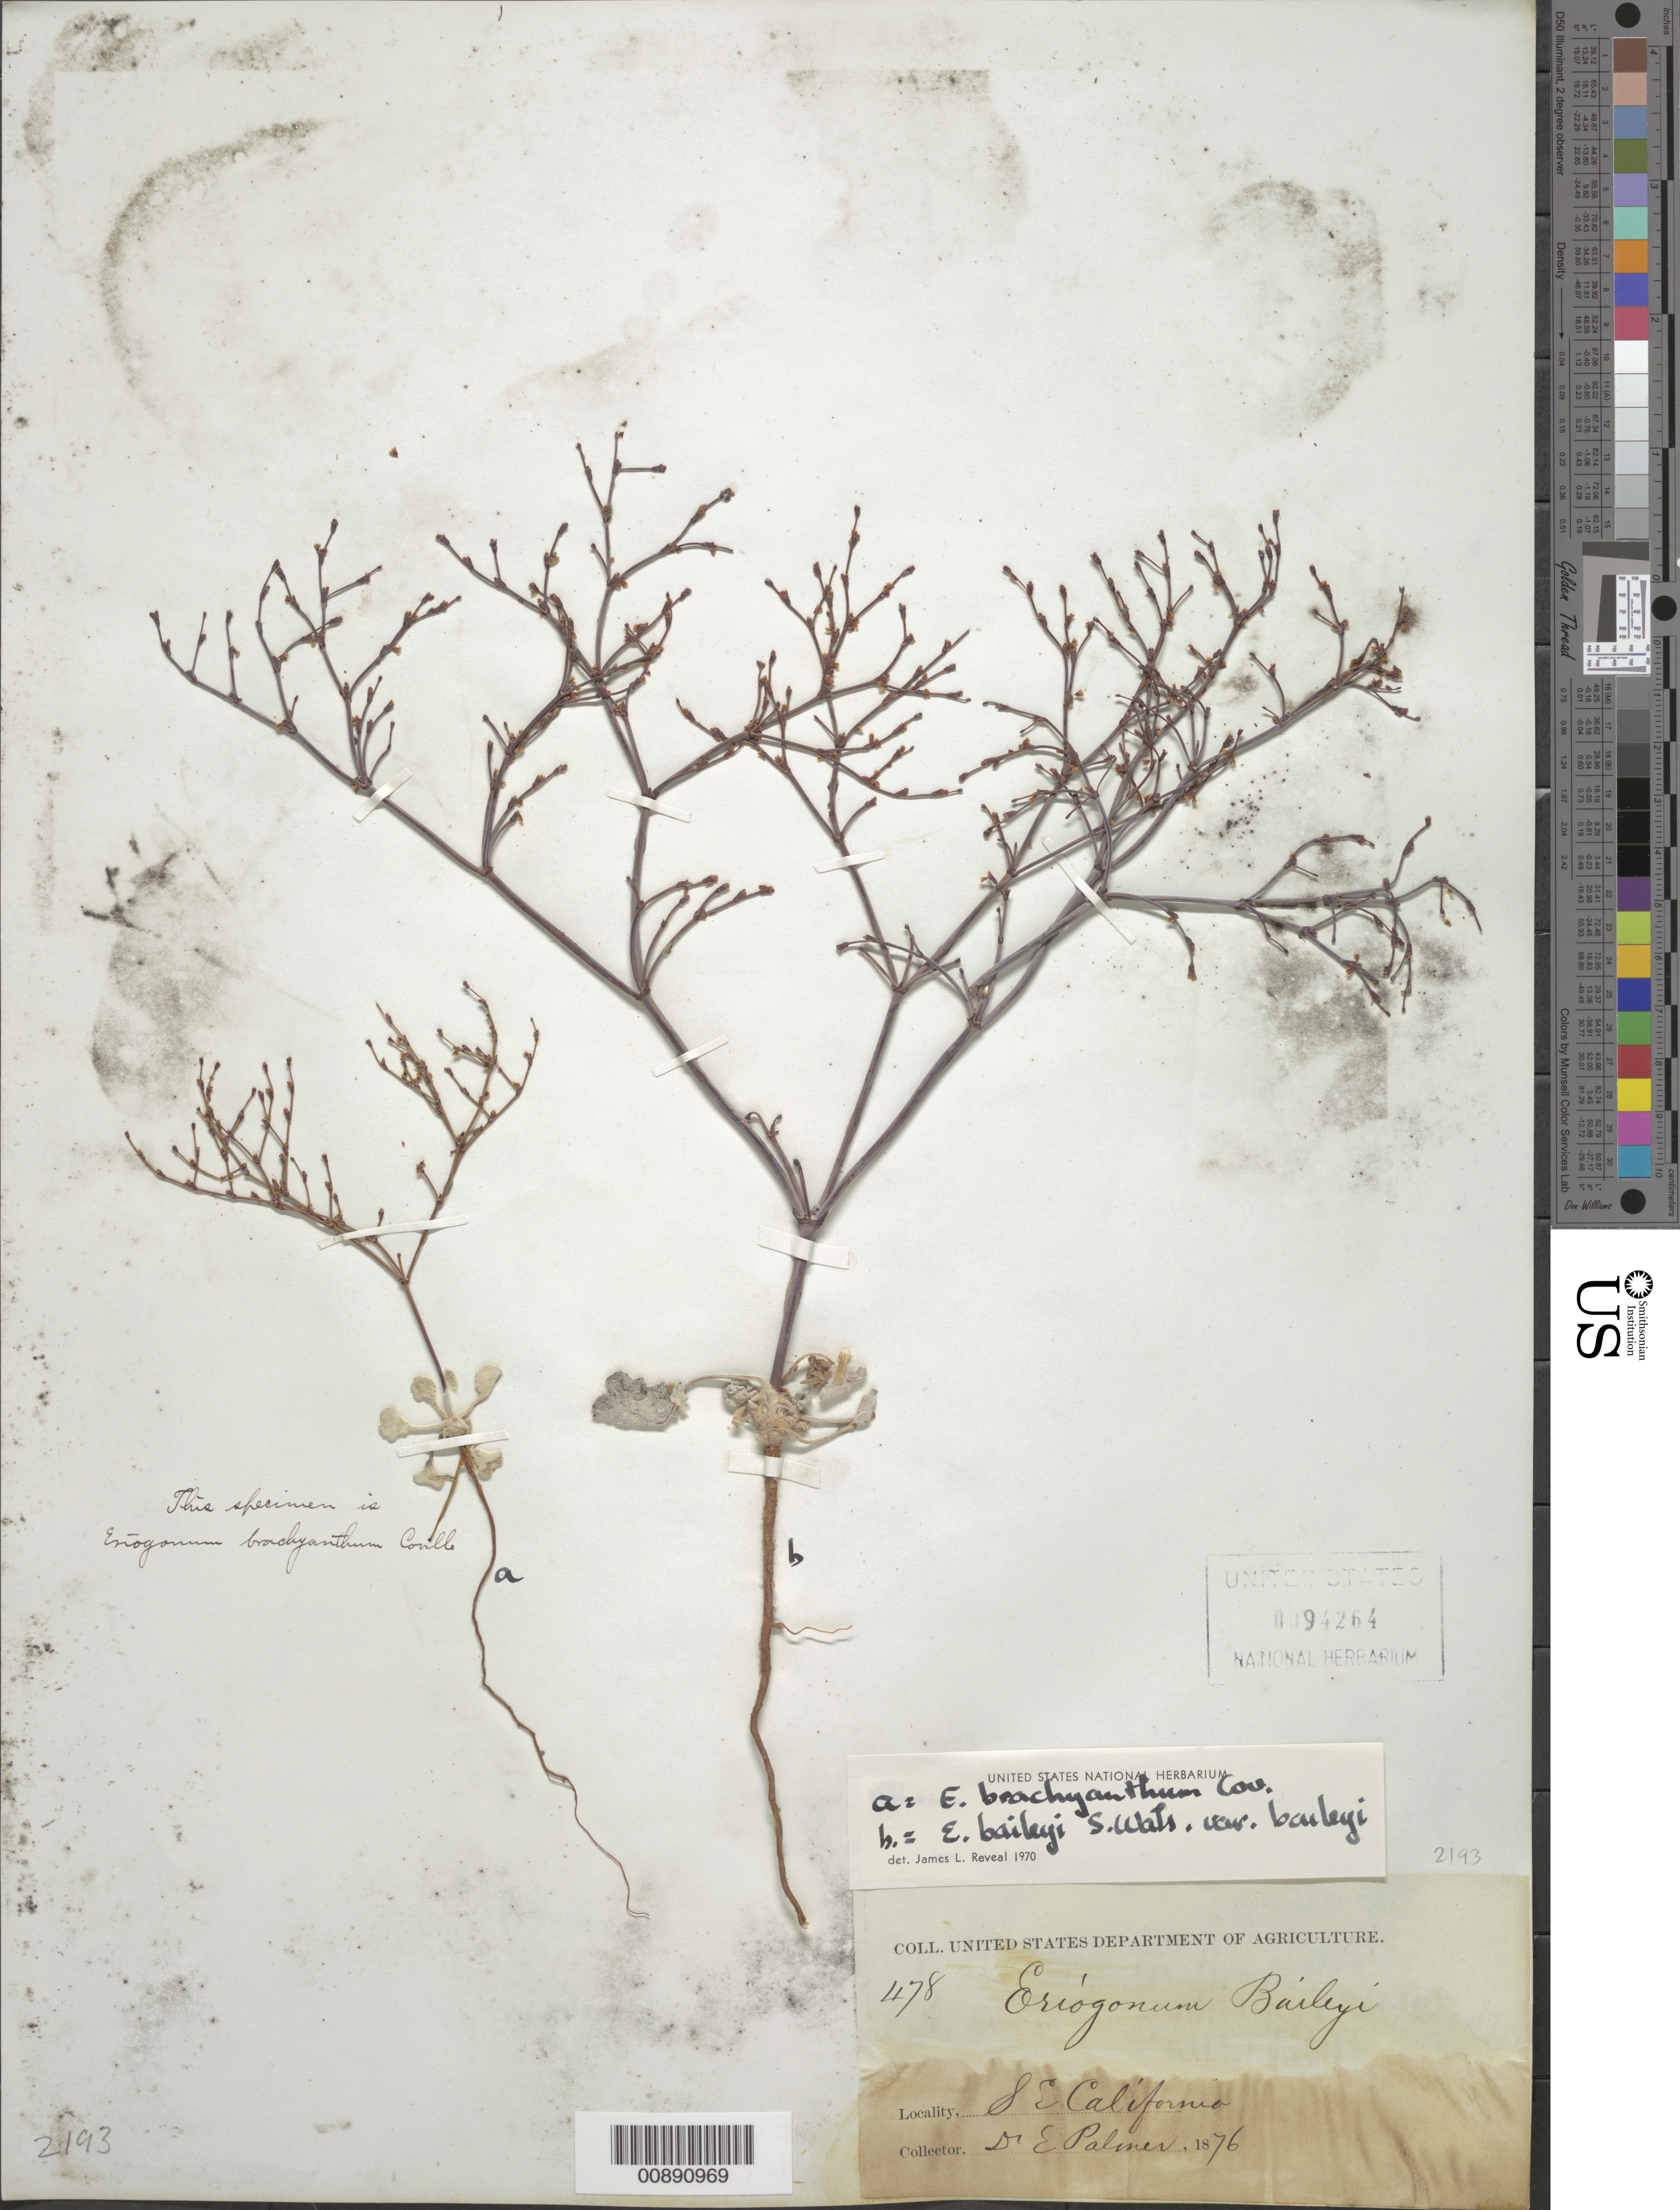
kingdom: Plantae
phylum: Tracheophyta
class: Magnoliopsida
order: Caryophyllales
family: Polygonaceae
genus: Eriogonum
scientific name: Eriogonum brachyanthum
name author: Coville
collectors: E. Palmer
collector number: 478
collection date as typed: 1876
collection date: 1876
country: United States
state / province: California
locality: SE California.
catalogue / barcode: US 94264